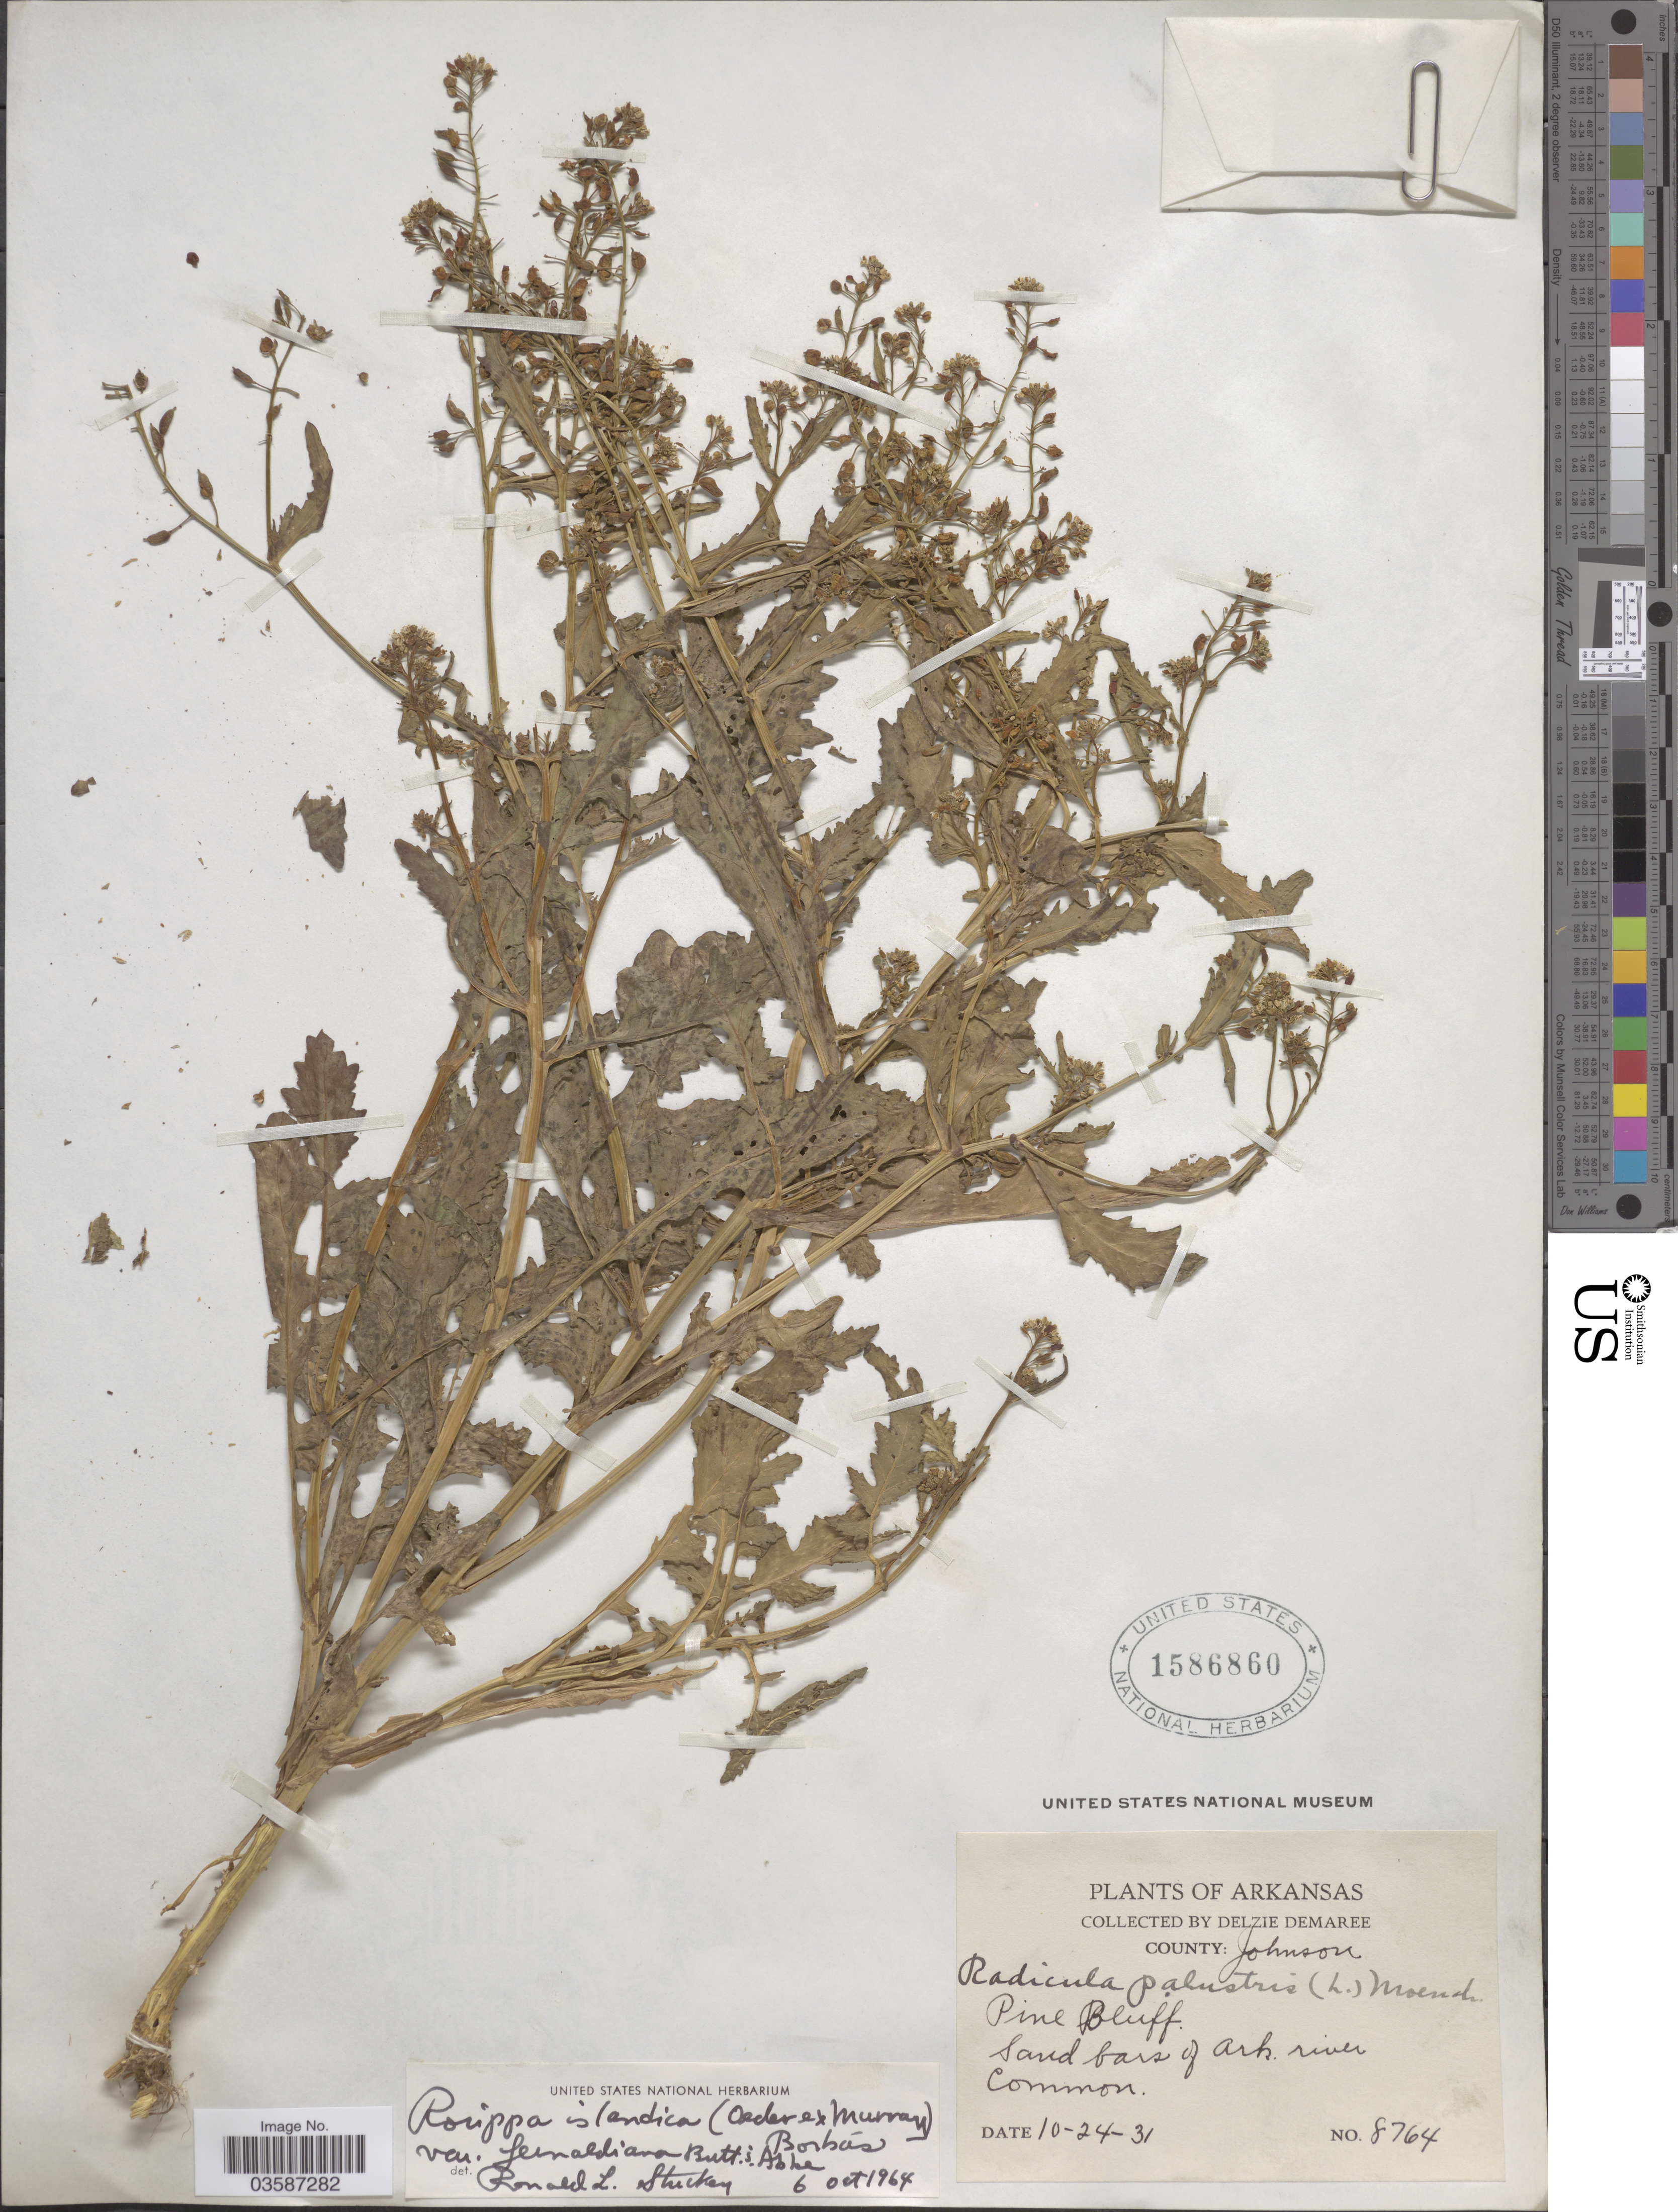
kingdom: Plantae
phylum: Tracheophyta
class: Magnoliopsida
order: Brassicales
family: Brassicaceae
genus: Rorippa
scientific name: Rorippa islandica var. fernaldiana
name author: Butters & Abbe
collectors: D. Demaree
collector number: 8764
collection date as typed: Transcribed d/m/y: 24/10/31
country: United States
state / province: Arkansas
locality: County: Johnson. Sand bars of Ark. river.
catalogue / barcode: US 1586860